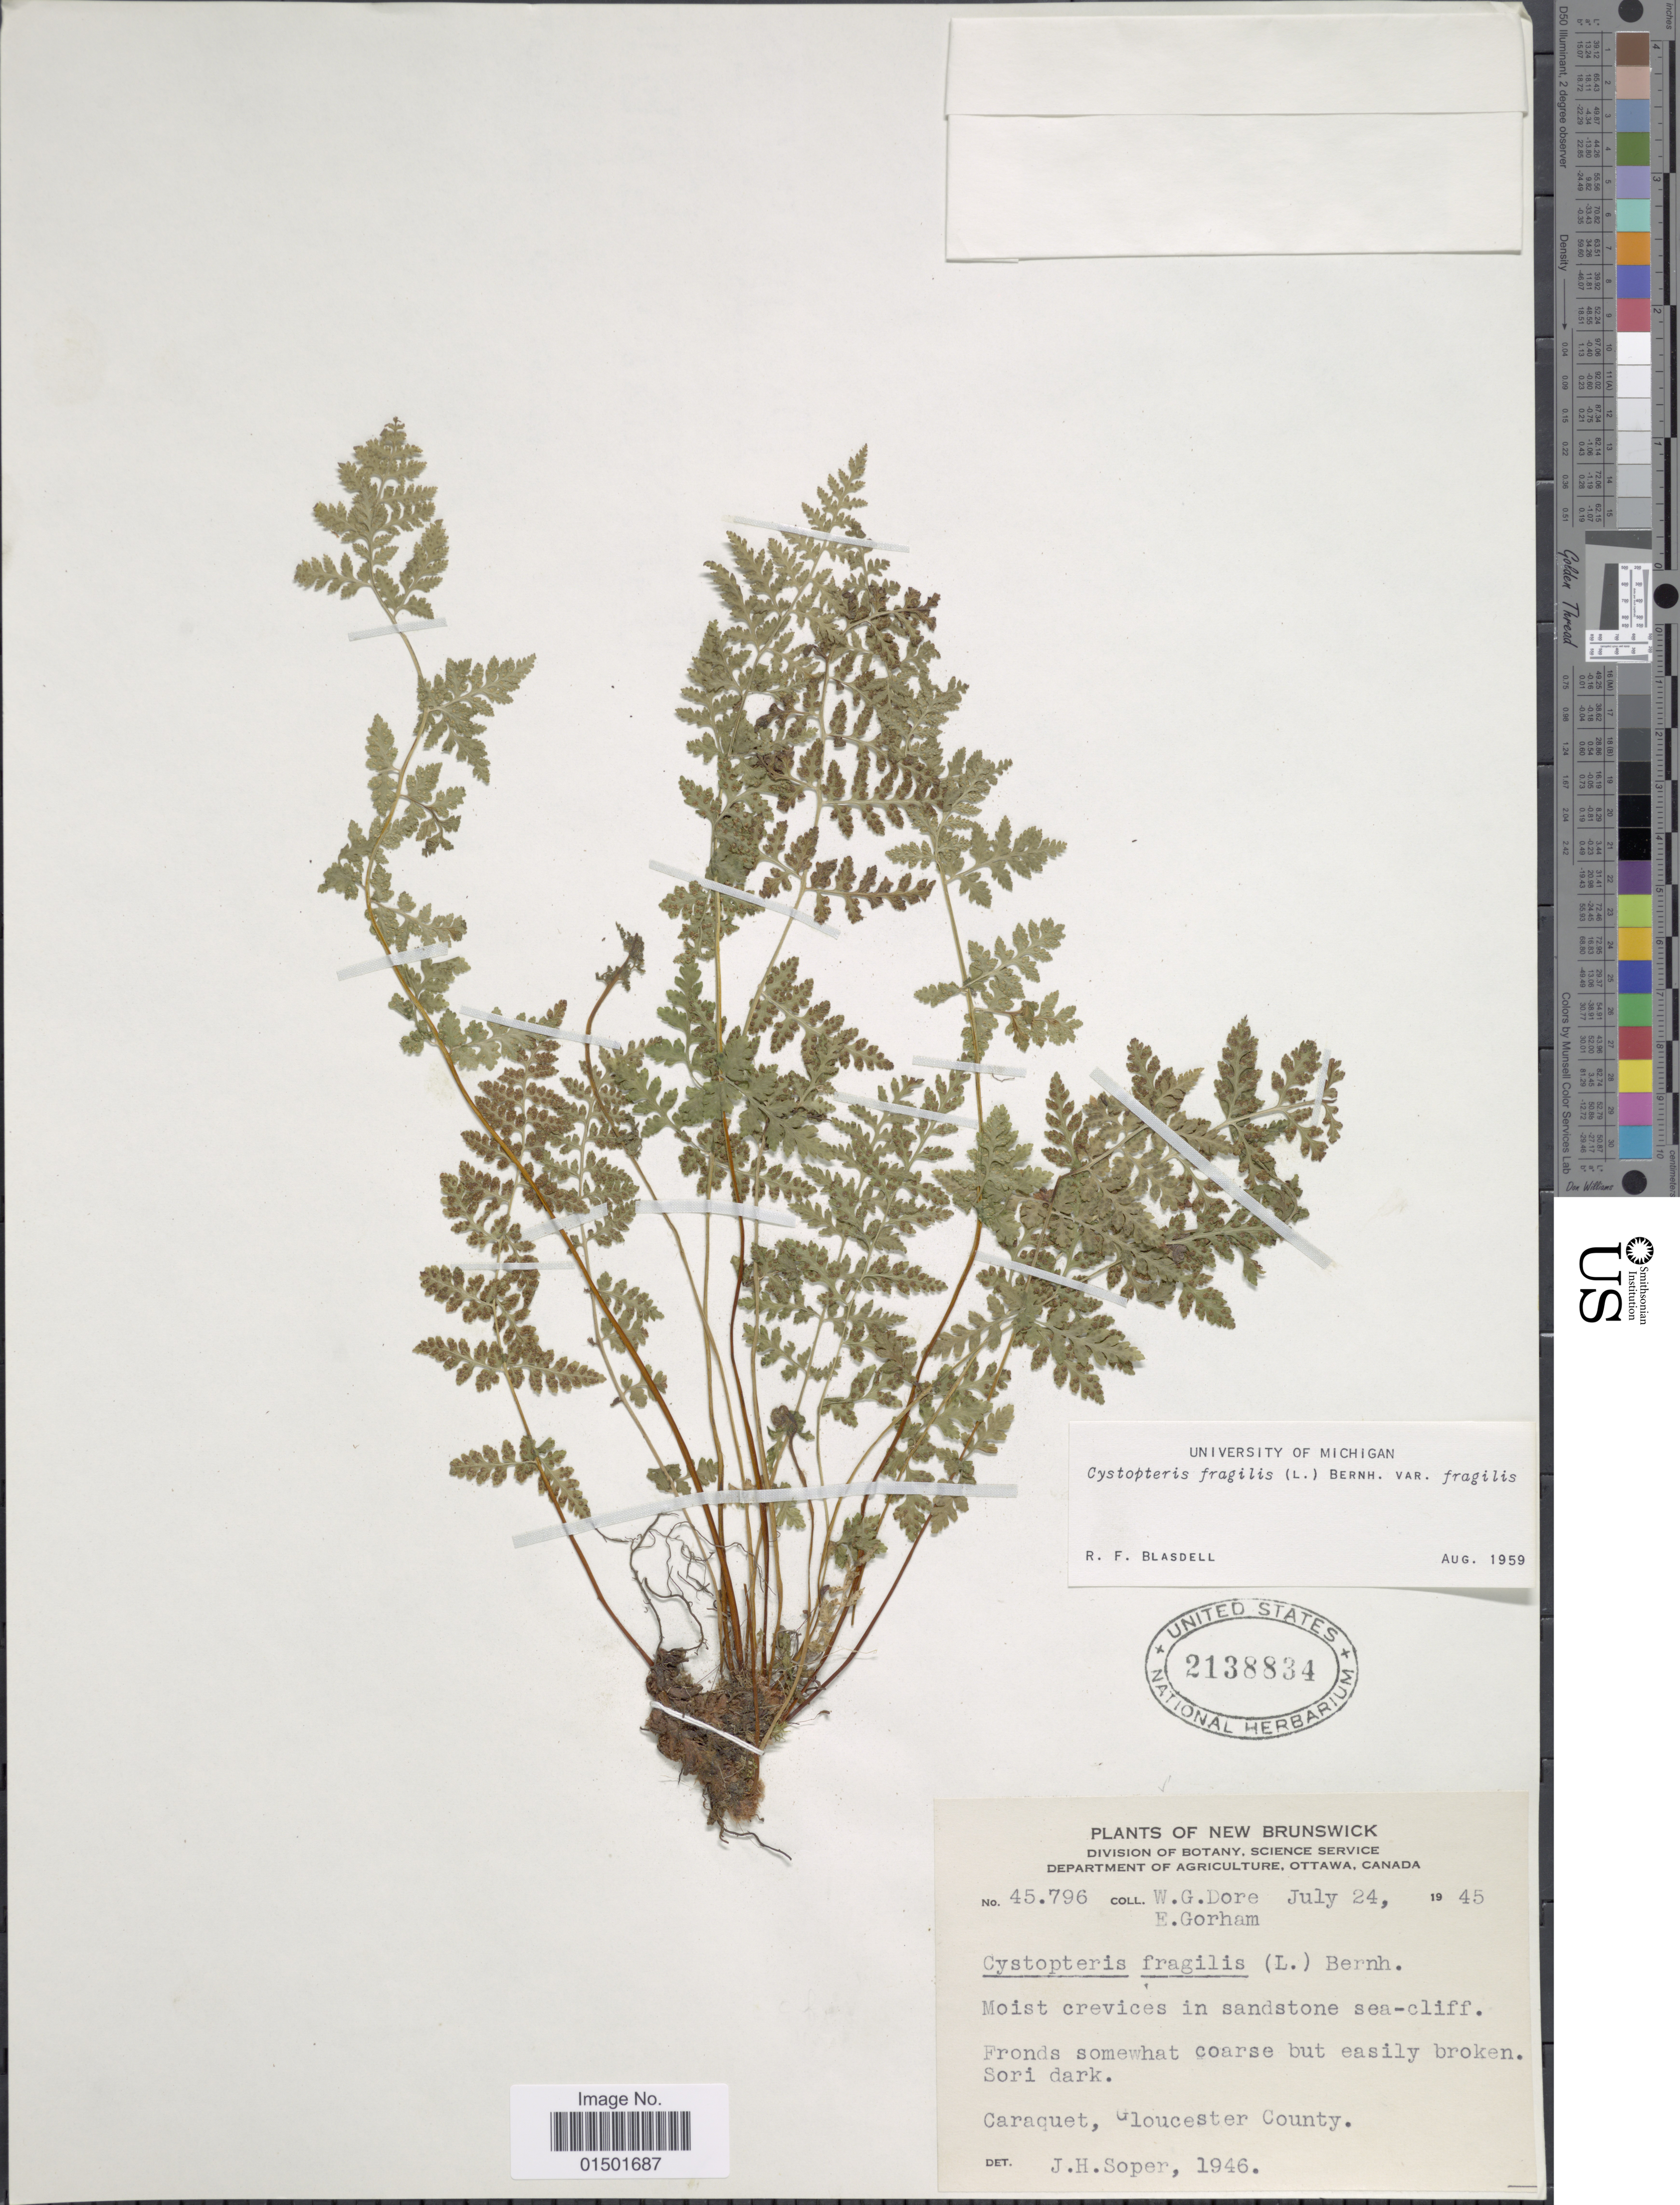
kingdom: Plantae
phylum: Tracheophyta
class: Polypodiopsida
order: Polypodiales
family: Cystopteridaceae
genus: Cystopteris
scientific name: Cystopteris fragilis var. fragilis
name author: (L.) Bernh.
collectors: W. Dore & E. Gorham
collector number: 45.796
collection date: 1945-07-21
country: Canada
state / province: New Brunswick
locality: Caraquet, Gloucester County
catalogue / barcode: US 2138834